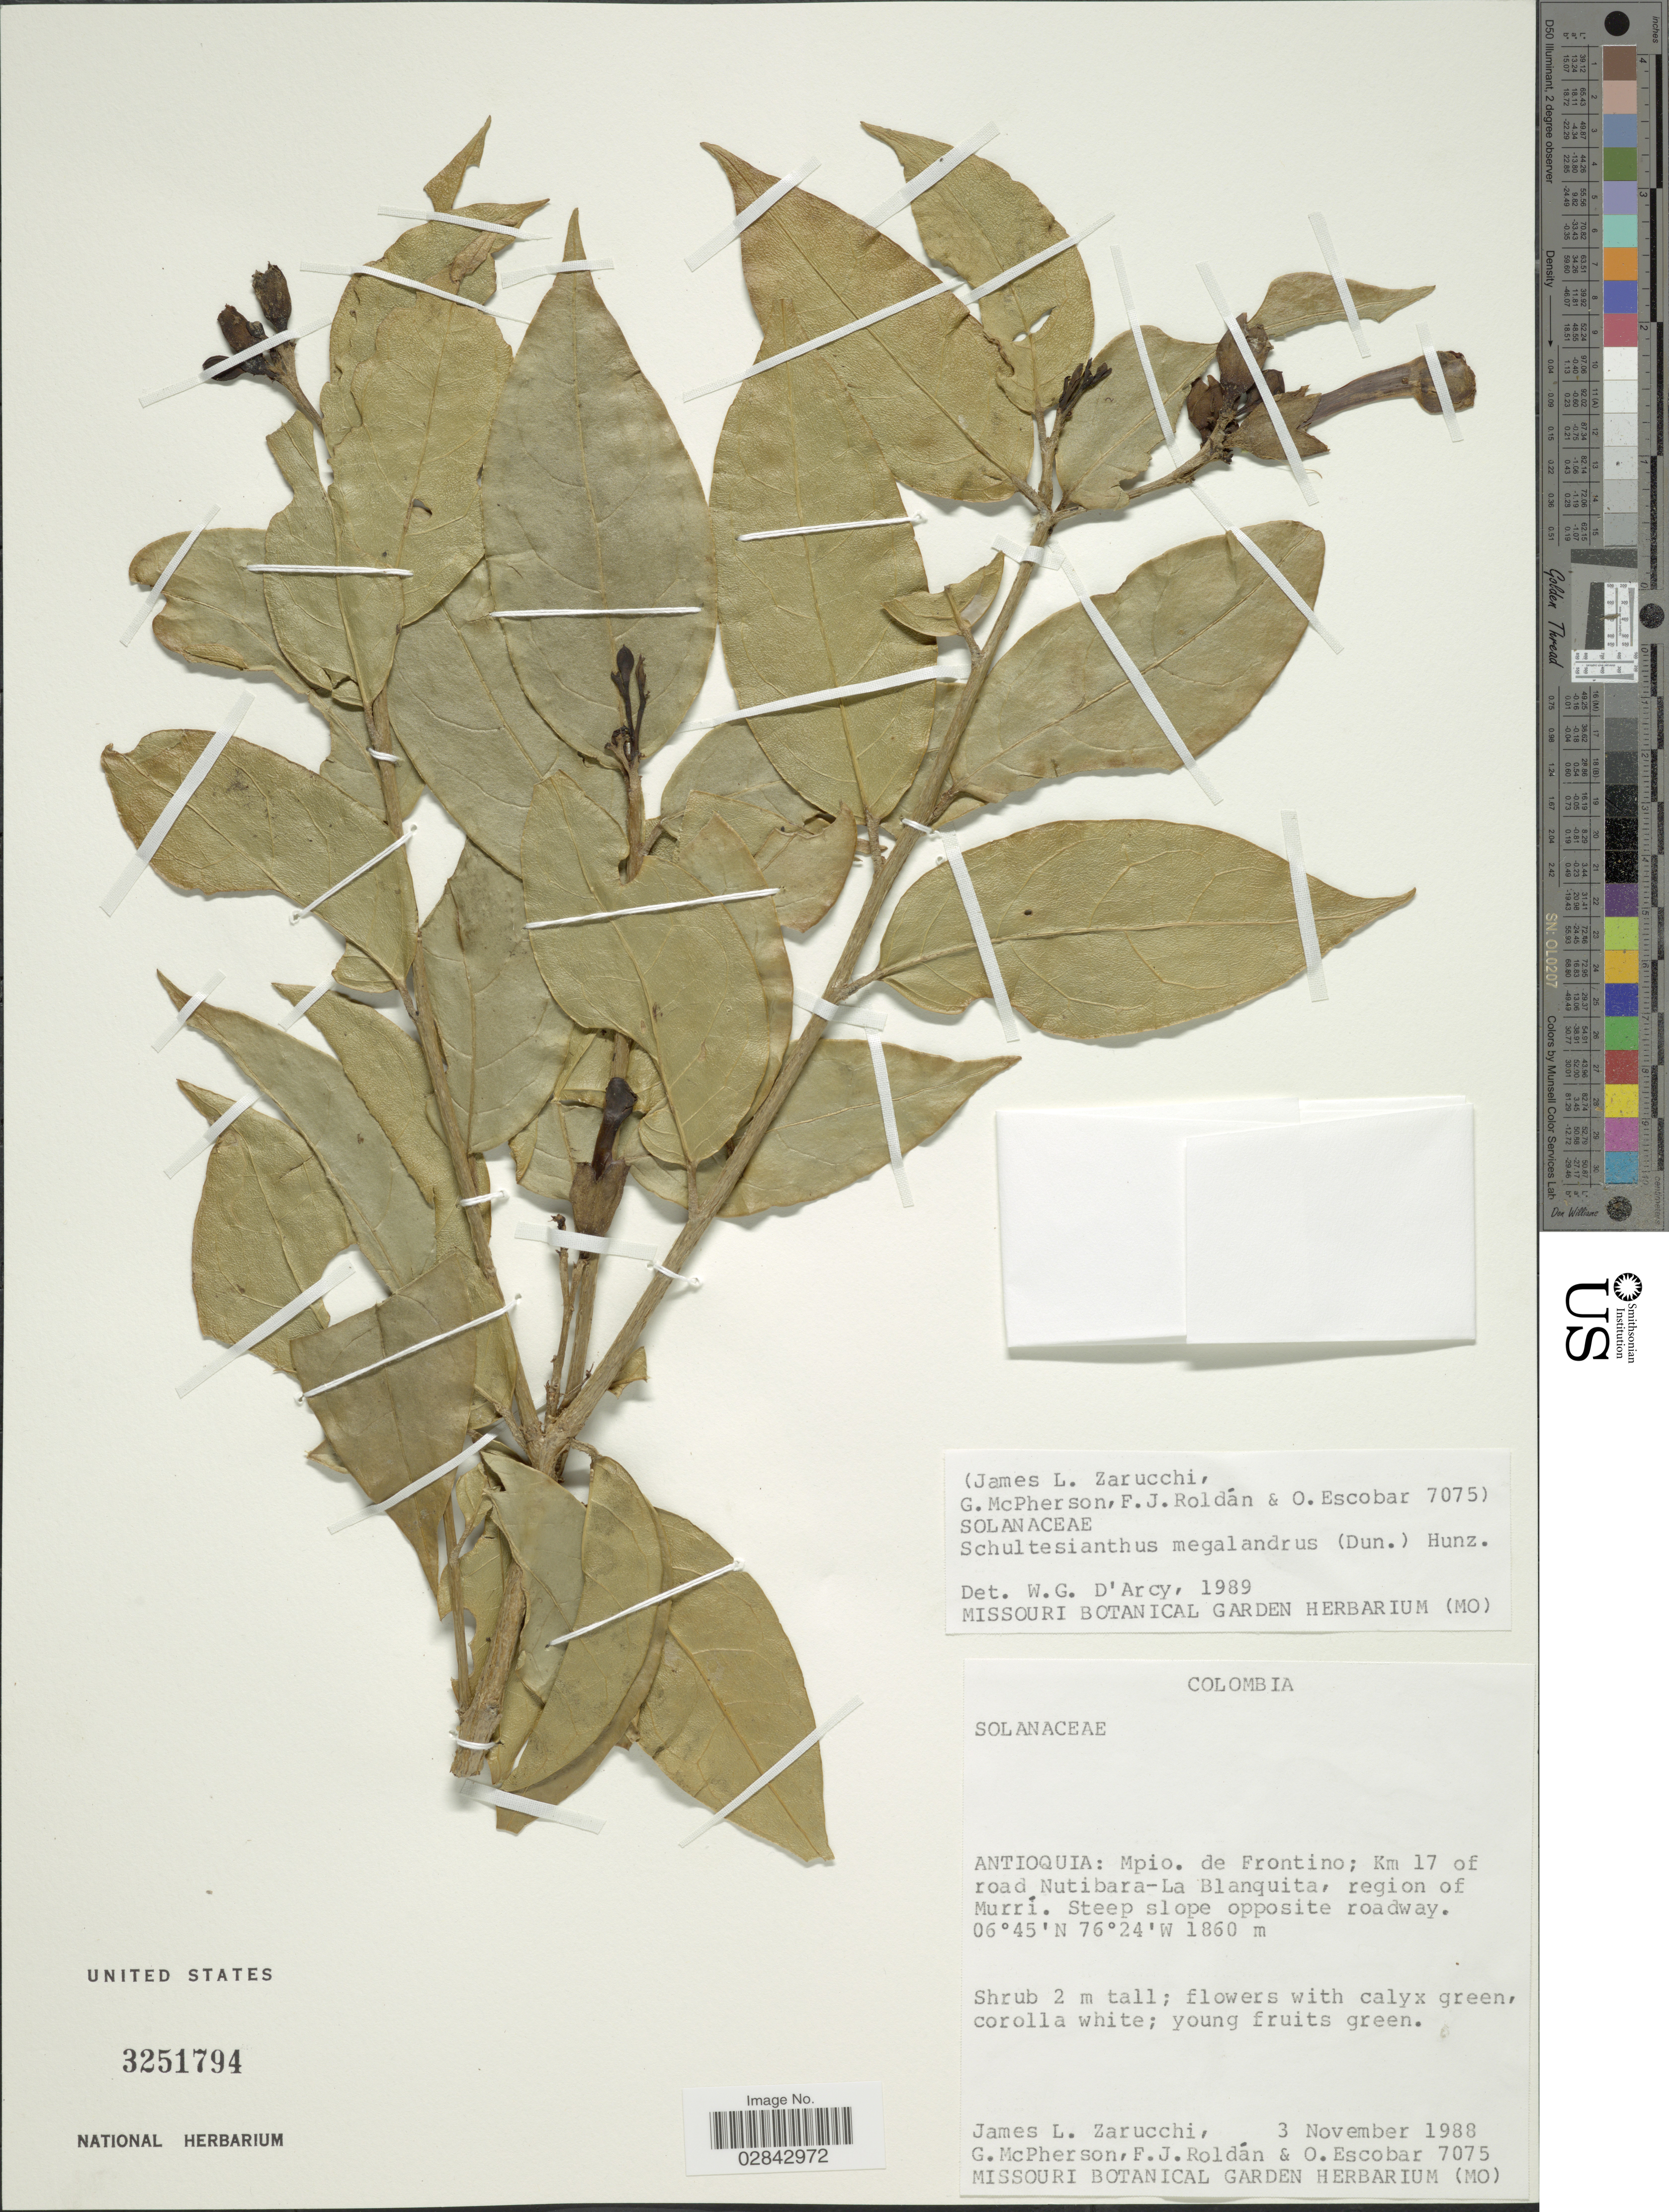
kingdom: Plantae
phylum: Tracheophyta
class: Magnoliopsida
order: Solanales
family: Solanaceae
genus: Schultesianthus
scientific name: Schultesianthus megalandrus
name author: (Dunal) Hunz.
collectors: J. L. Zarucchi, G. McPherson, F. J. Roldán & O. Escobar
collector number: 7075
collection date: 1988-11-03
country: Colombia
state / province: Antioquia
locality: Mpio. de Frontino; Km 17 of road Nutibara-La Blanquita, region of Murrí. Steep slope opposite roadway.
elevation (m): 1860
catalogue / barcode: US 3251794